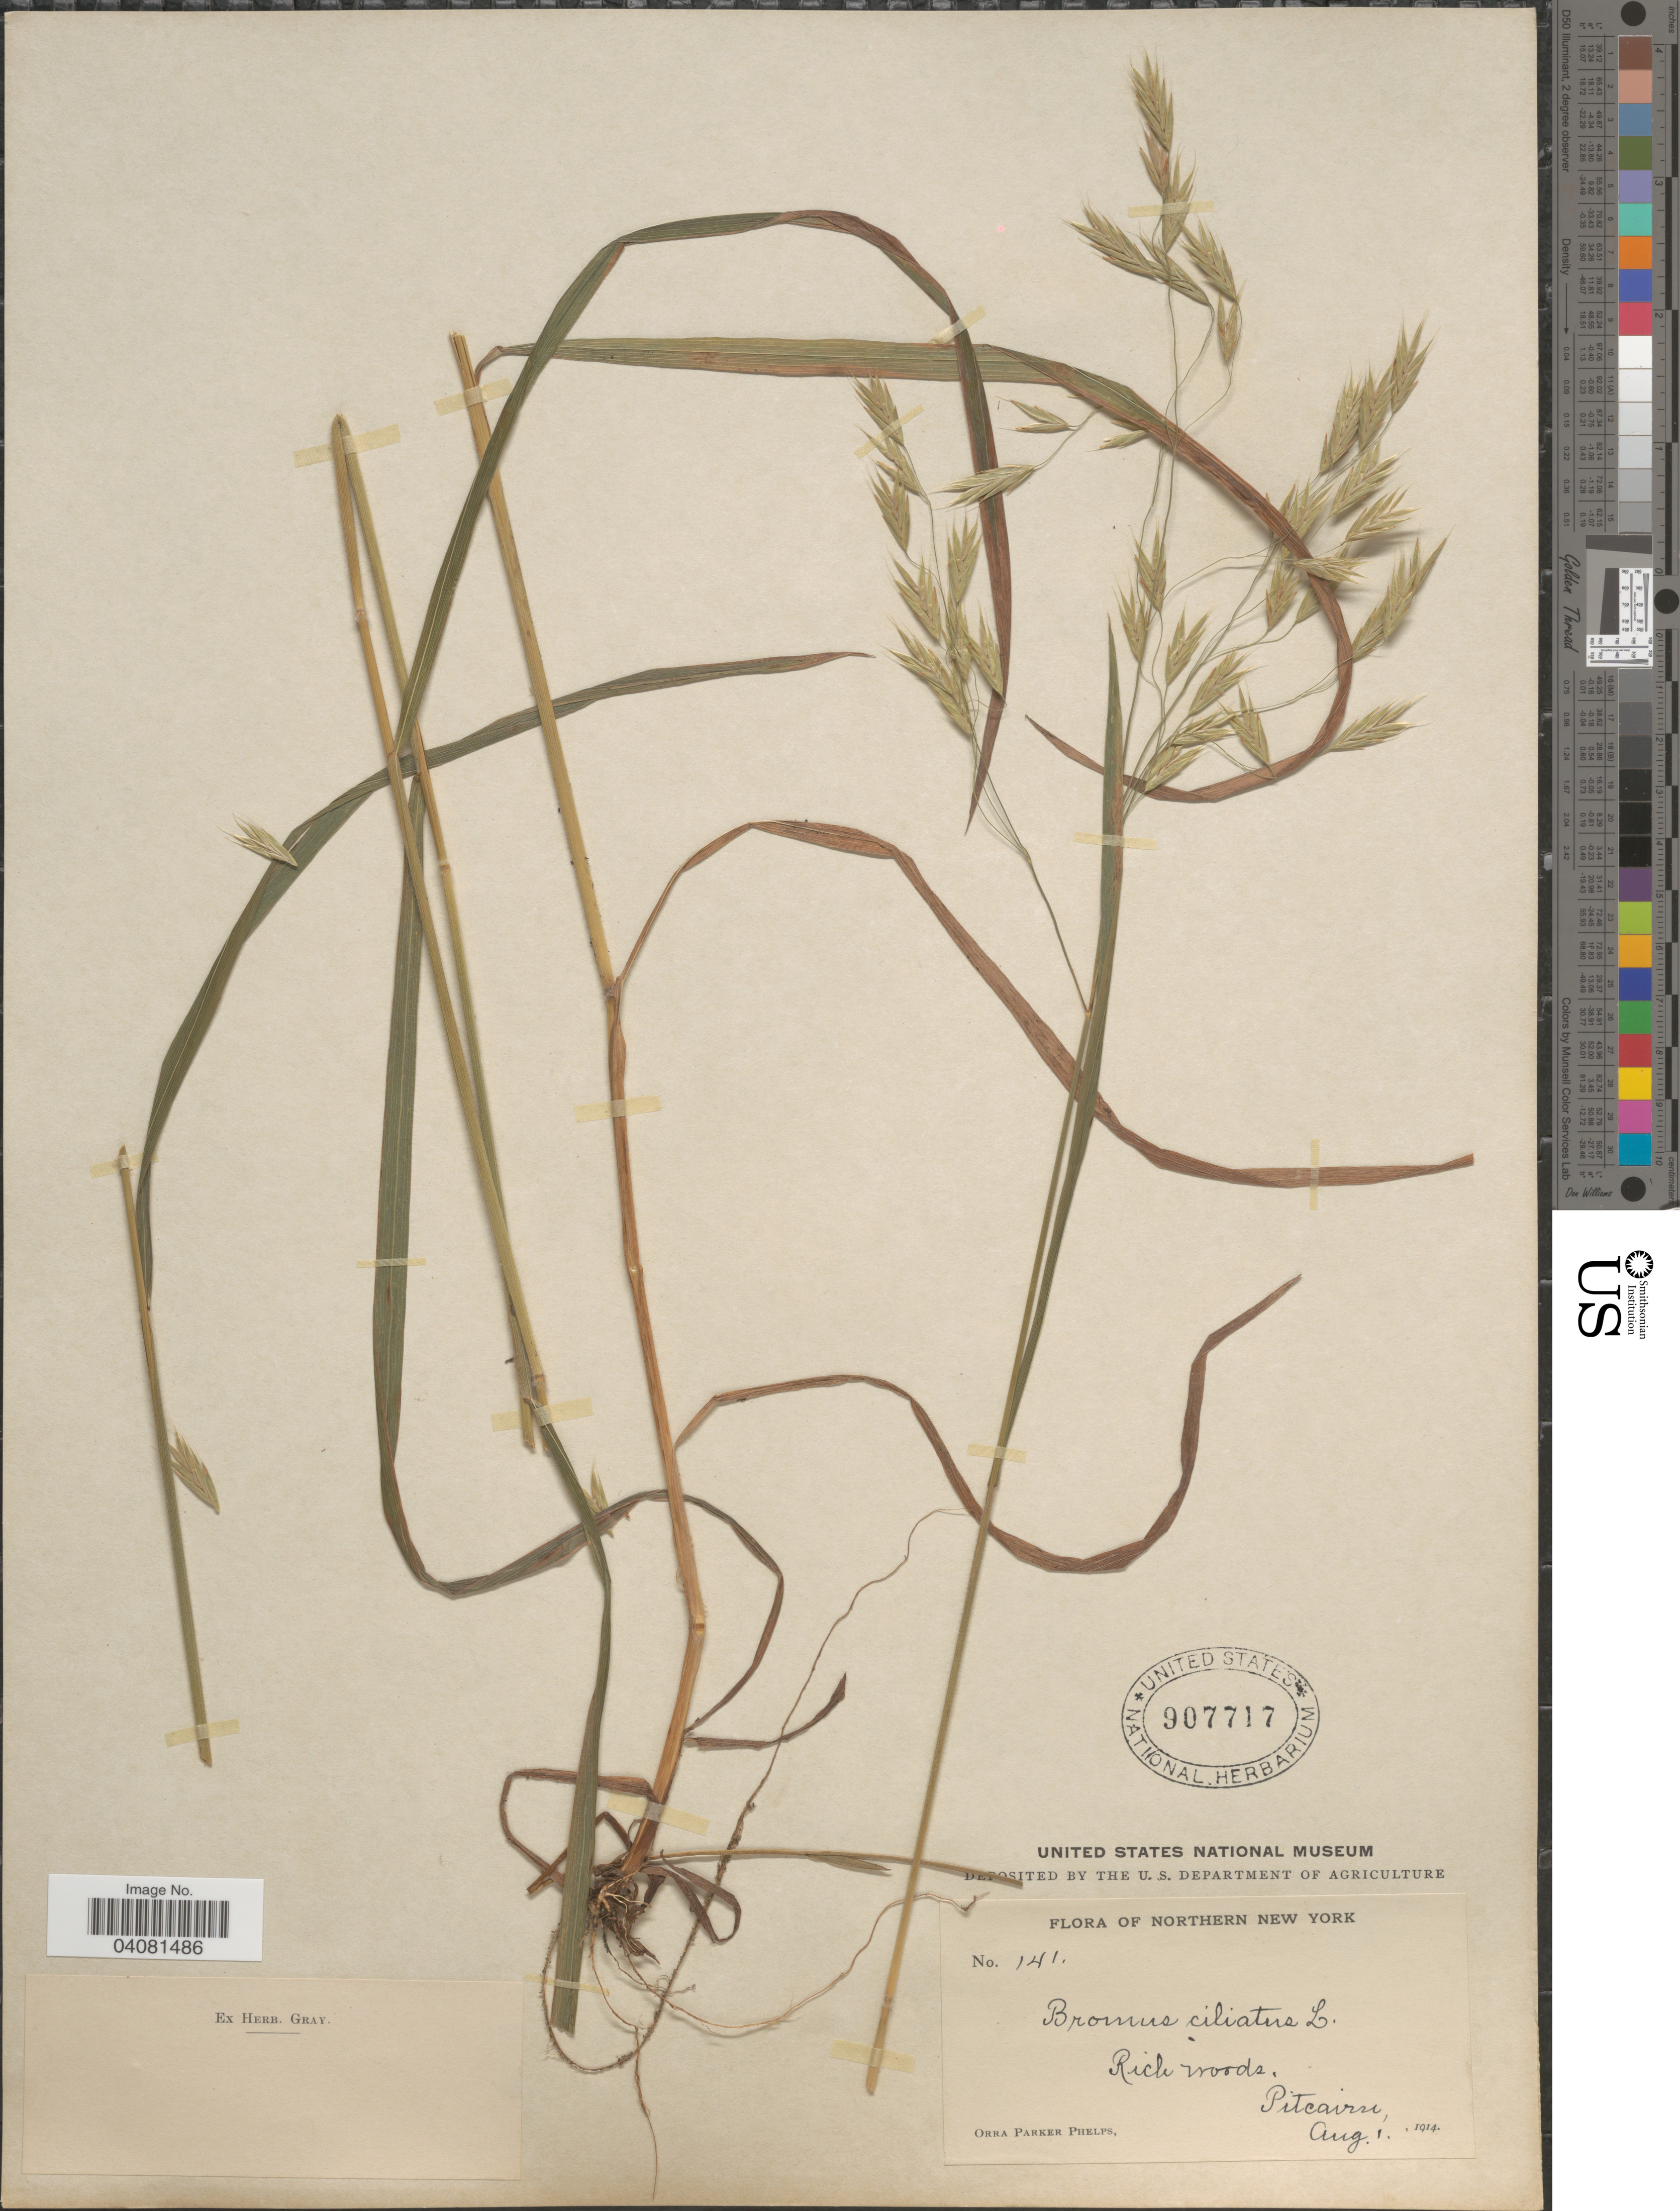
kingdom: Plantae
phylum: Tracheophyta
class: Liliopsida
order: Poales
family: Poaceae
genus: Bromus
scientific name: Bromus ciliatus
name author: L.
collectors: O. P. Phelps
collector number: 141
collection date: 1914-08-01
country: United States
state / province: New York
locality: Northern New York. Rich woods, Pitcairn.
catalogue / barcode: US 907717